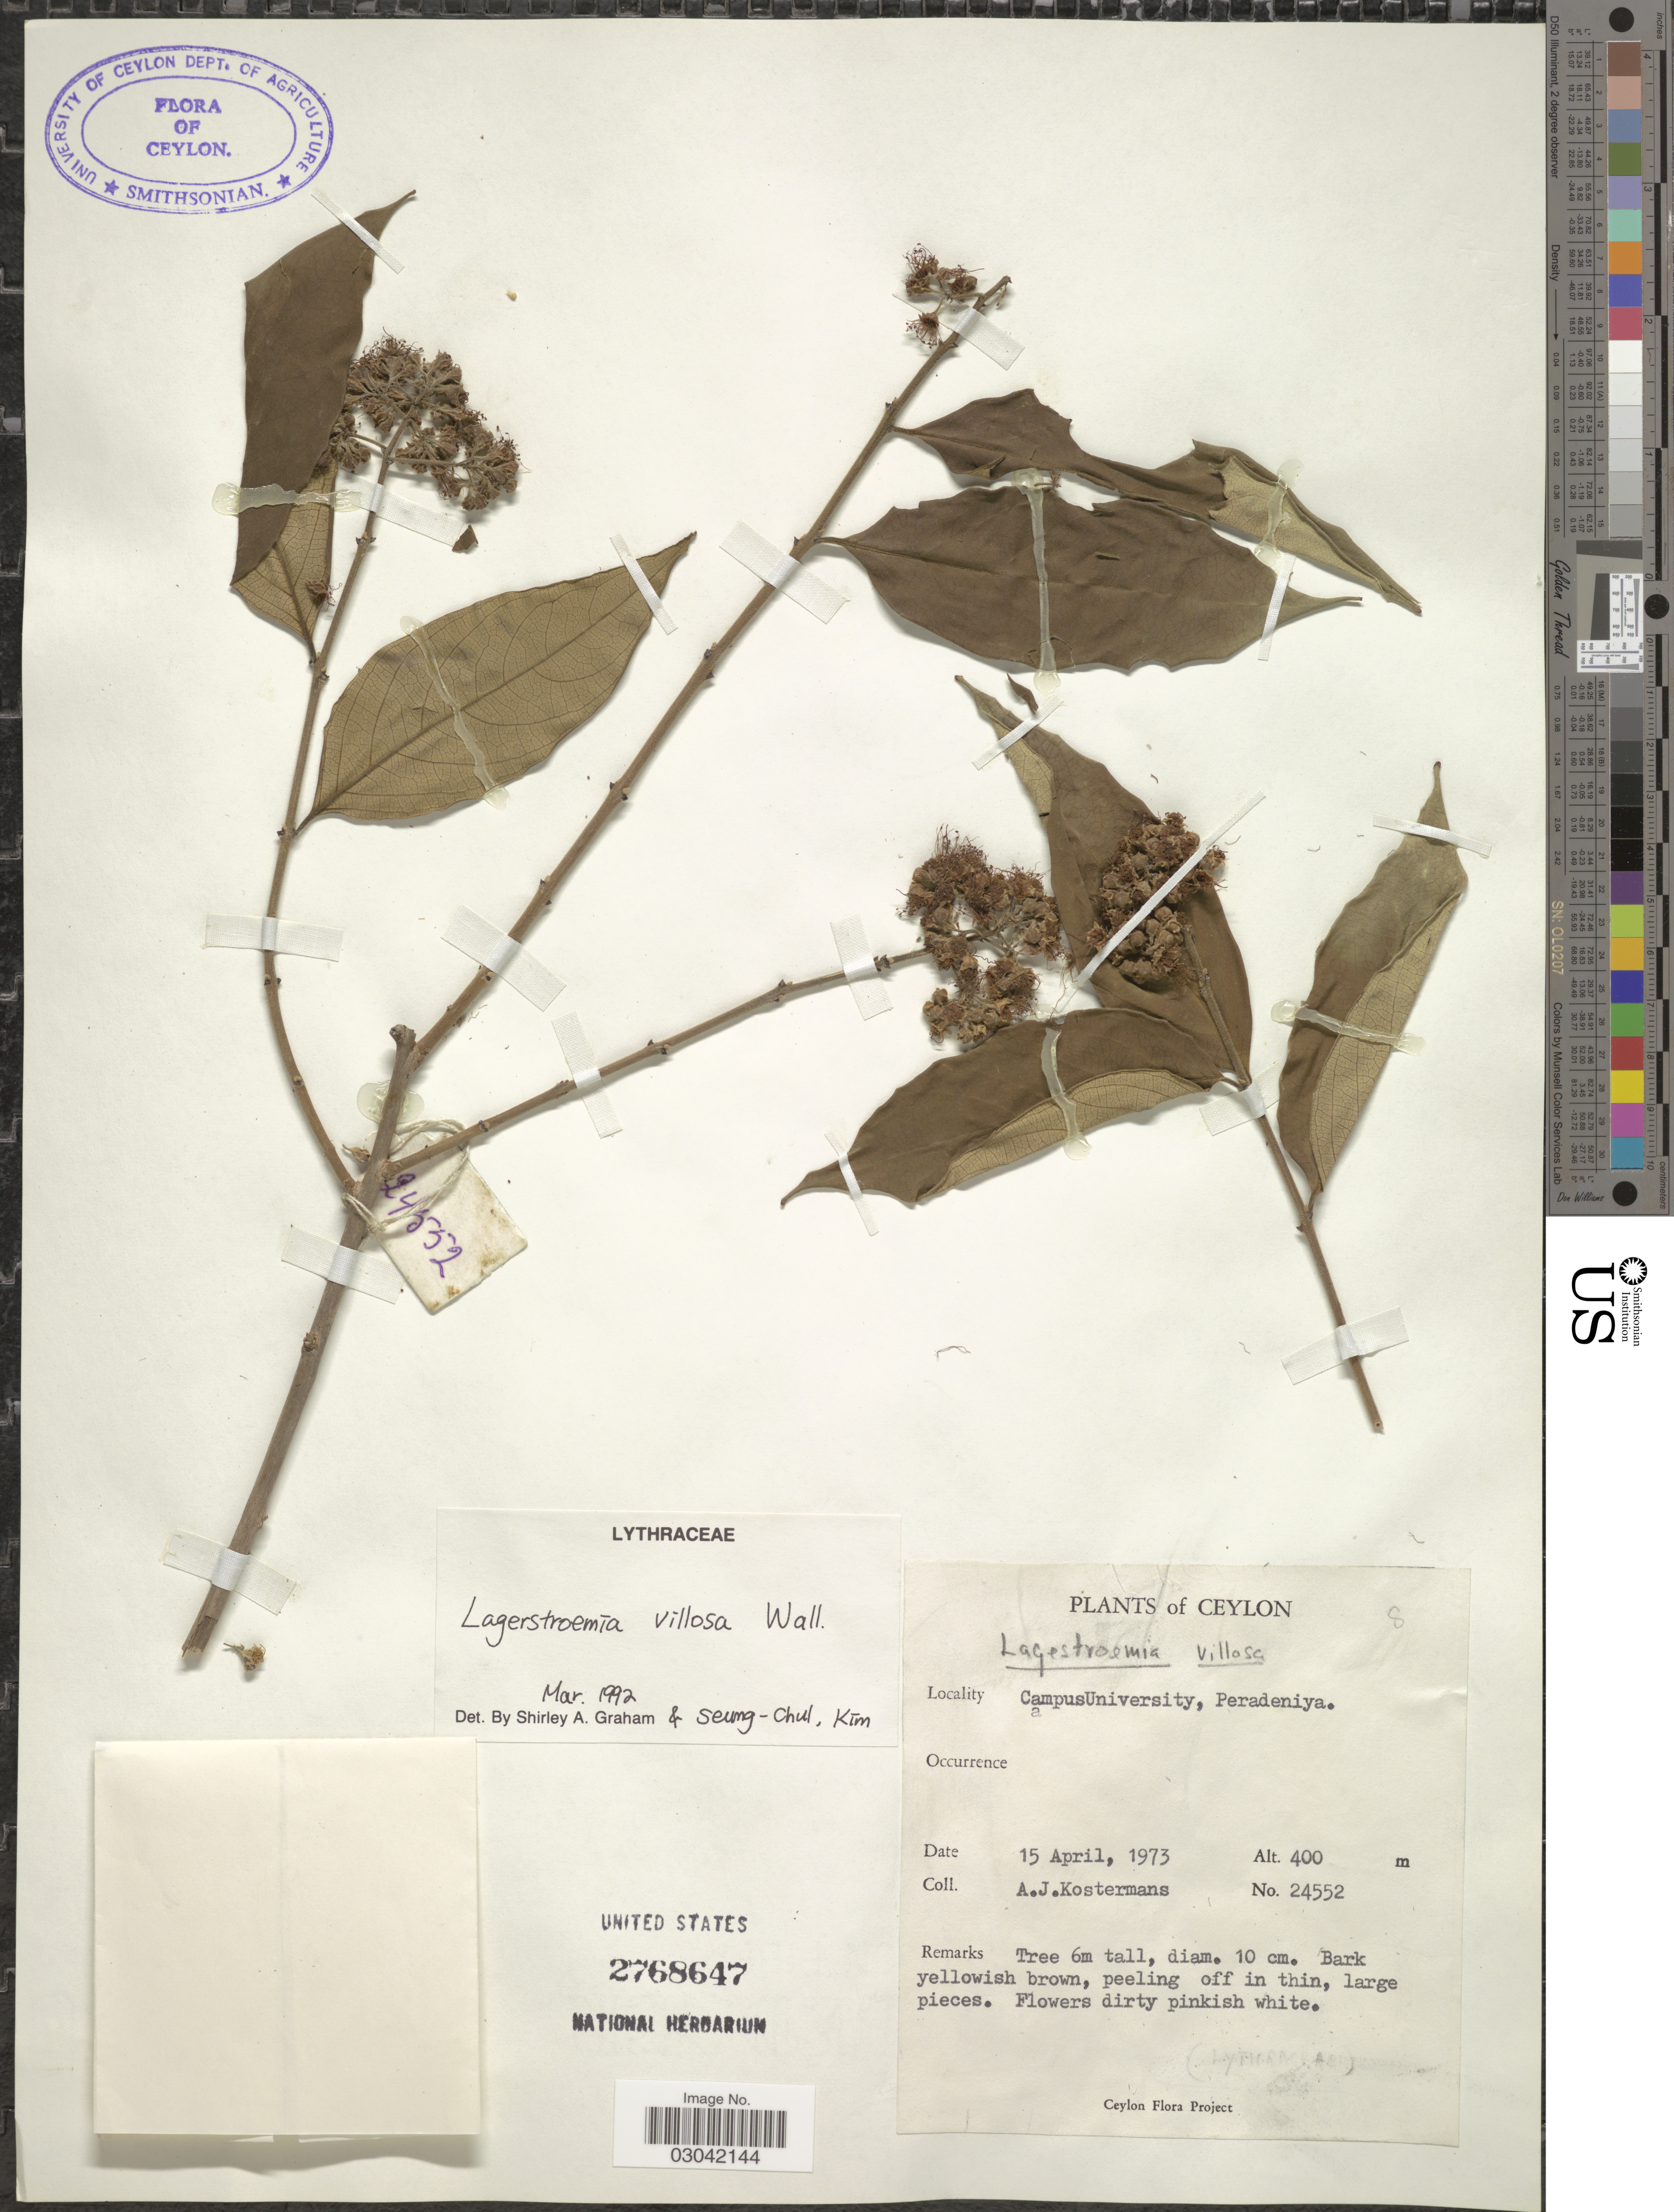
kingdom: Plantae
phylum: Tracheophyta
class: Magnoliopsida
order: Myrtales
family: Lythraceae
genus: Lagerstroemia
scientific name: Lagerstroemia villosa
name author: Wall. ex Kurz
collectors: A. J. G. Kostermans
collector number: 24552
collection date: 1973-04-15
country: Sri Lanka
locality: Ceylon. CampusUniversity, Peradeniya.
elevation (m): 400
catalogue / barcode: US 2768647